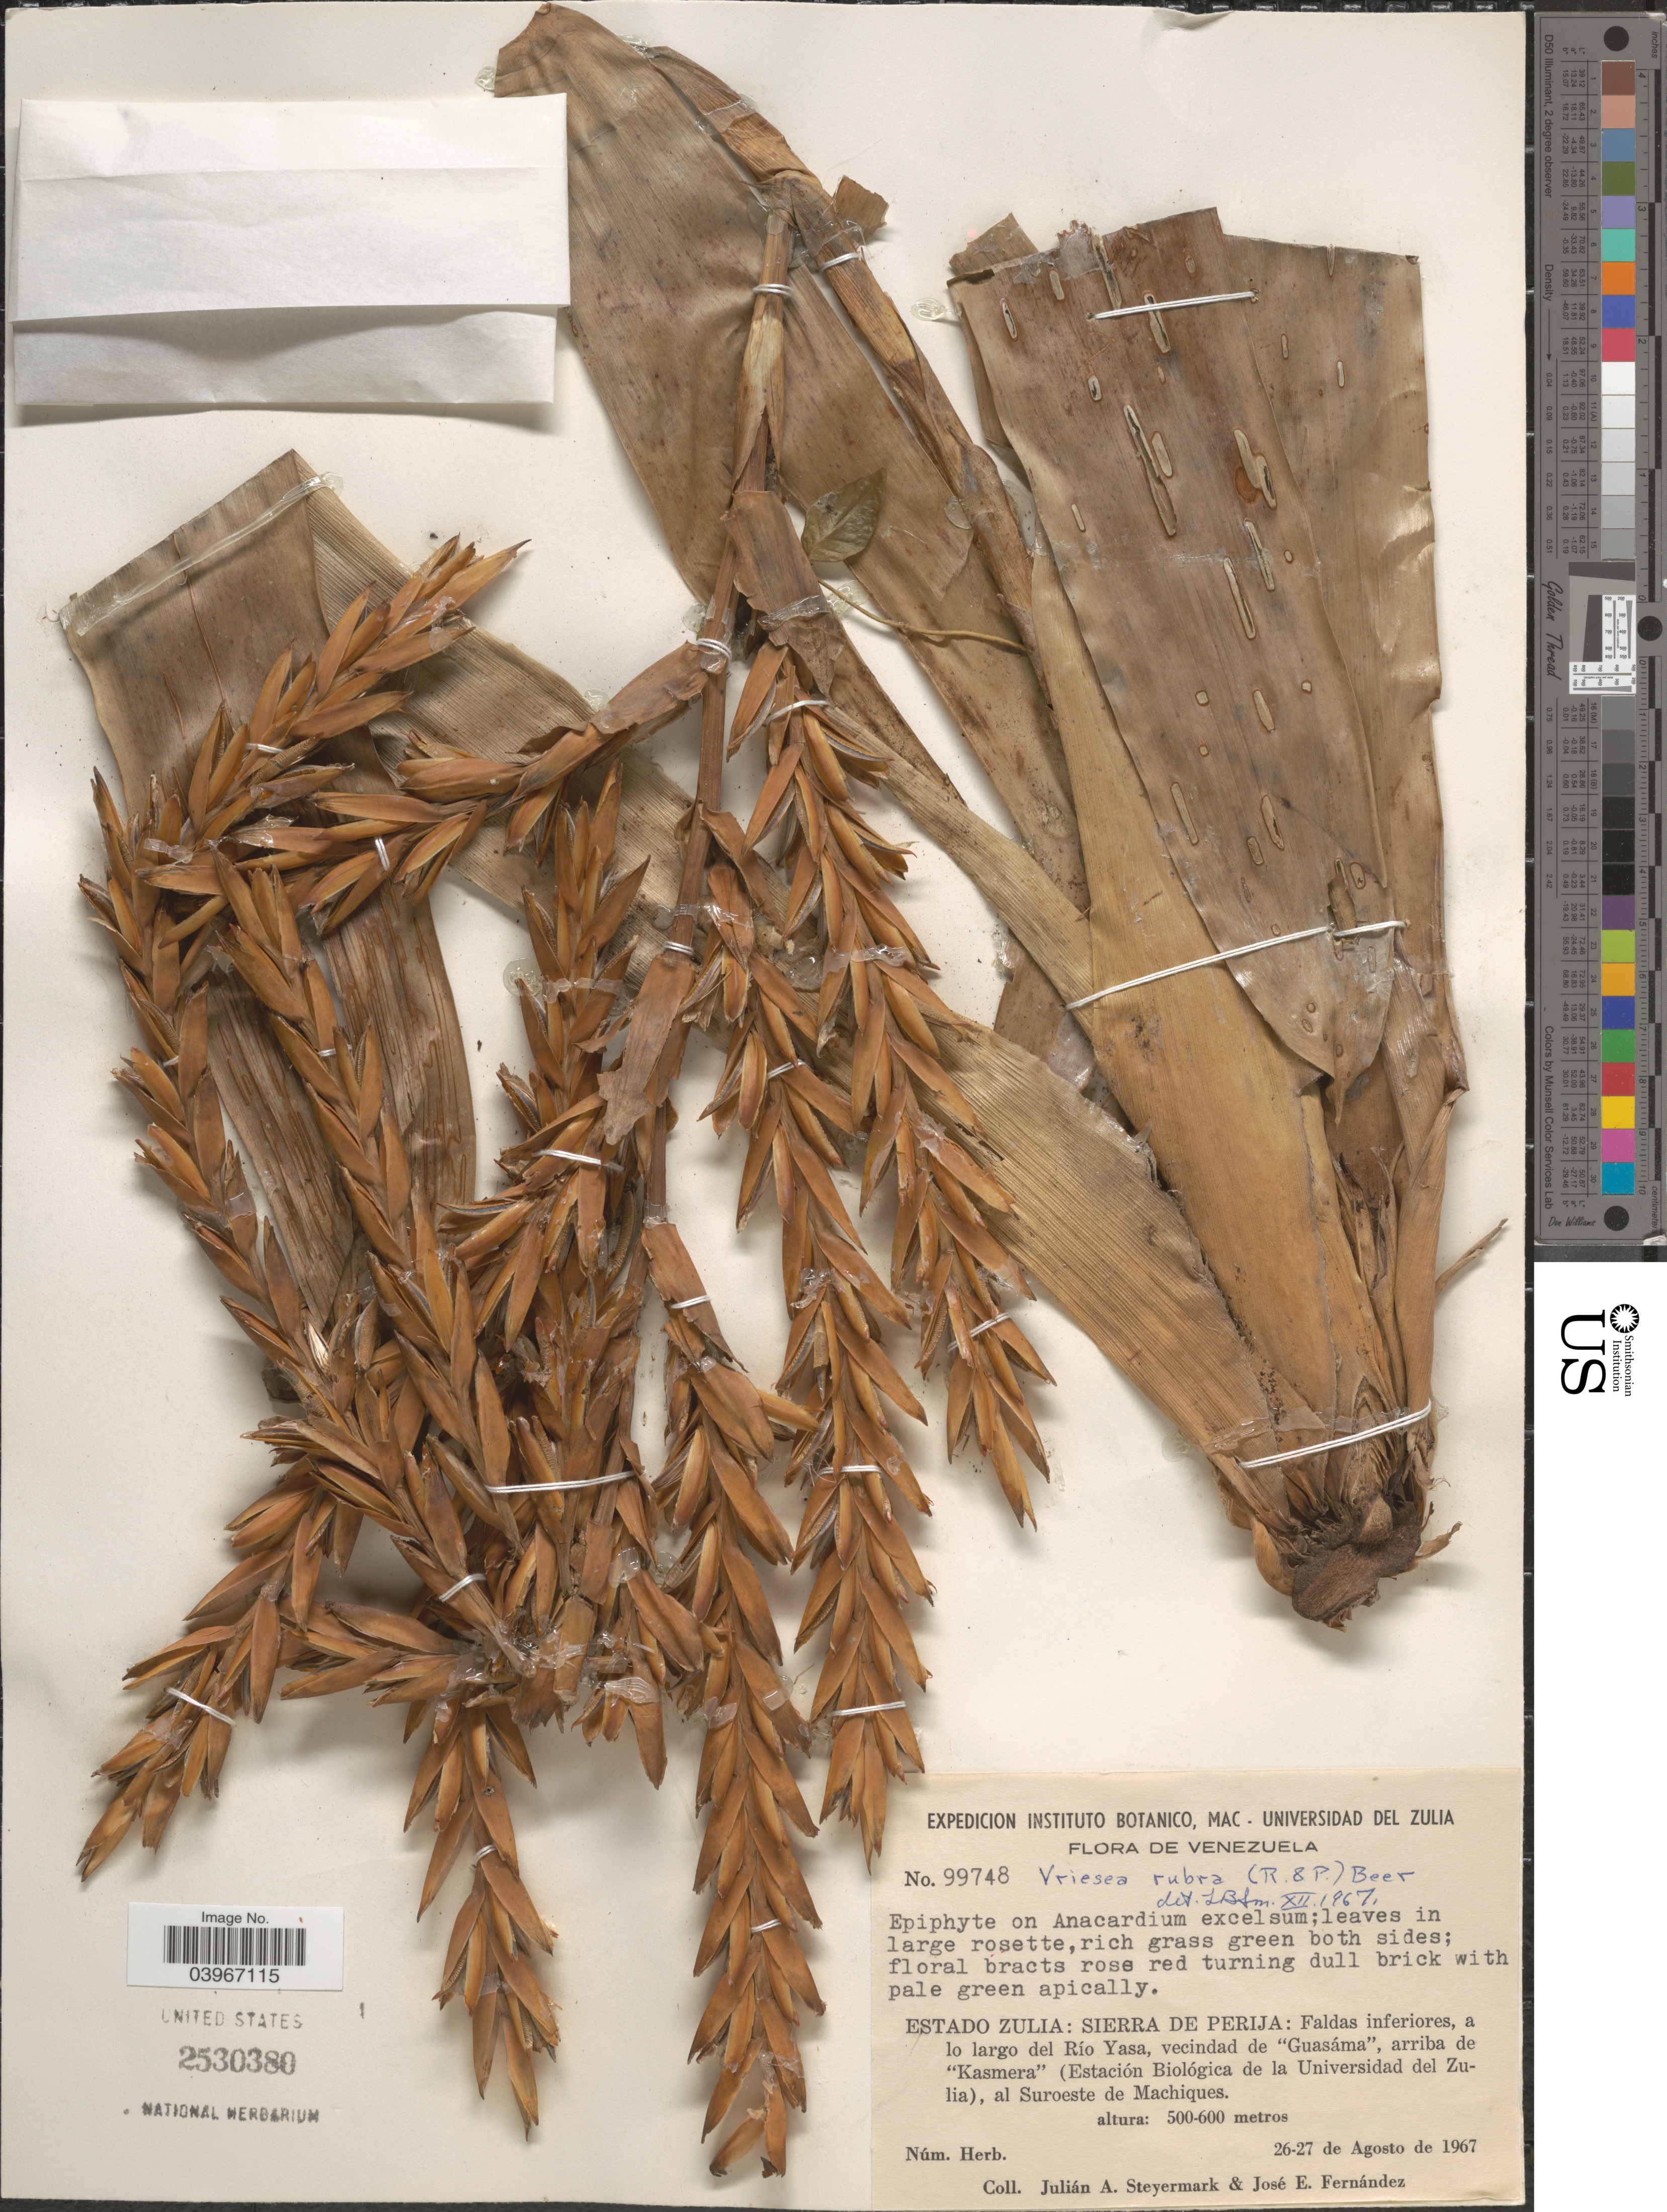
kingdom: Plantae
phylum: Tracheophyta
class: Liliopsida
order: Poales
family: Bromeliaceae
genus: Vriesea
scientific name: Vriesea rubra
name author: (Ruiz & Pav.) Beer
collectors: J. Steyermark & J. Fernández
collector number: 99748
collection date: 1967-08-26/1967-08-27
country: Venezuela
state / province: Zulia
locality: Sierra de Perija: Faldas inferiores, a lo largo del Río Yasa, vecindad de "Guasáma", arriba de "Kasmera" (Estanción Biológica de la Universidad del Zulia), al Suroeste de Machiques.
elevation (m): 500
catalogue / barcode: US 2530380